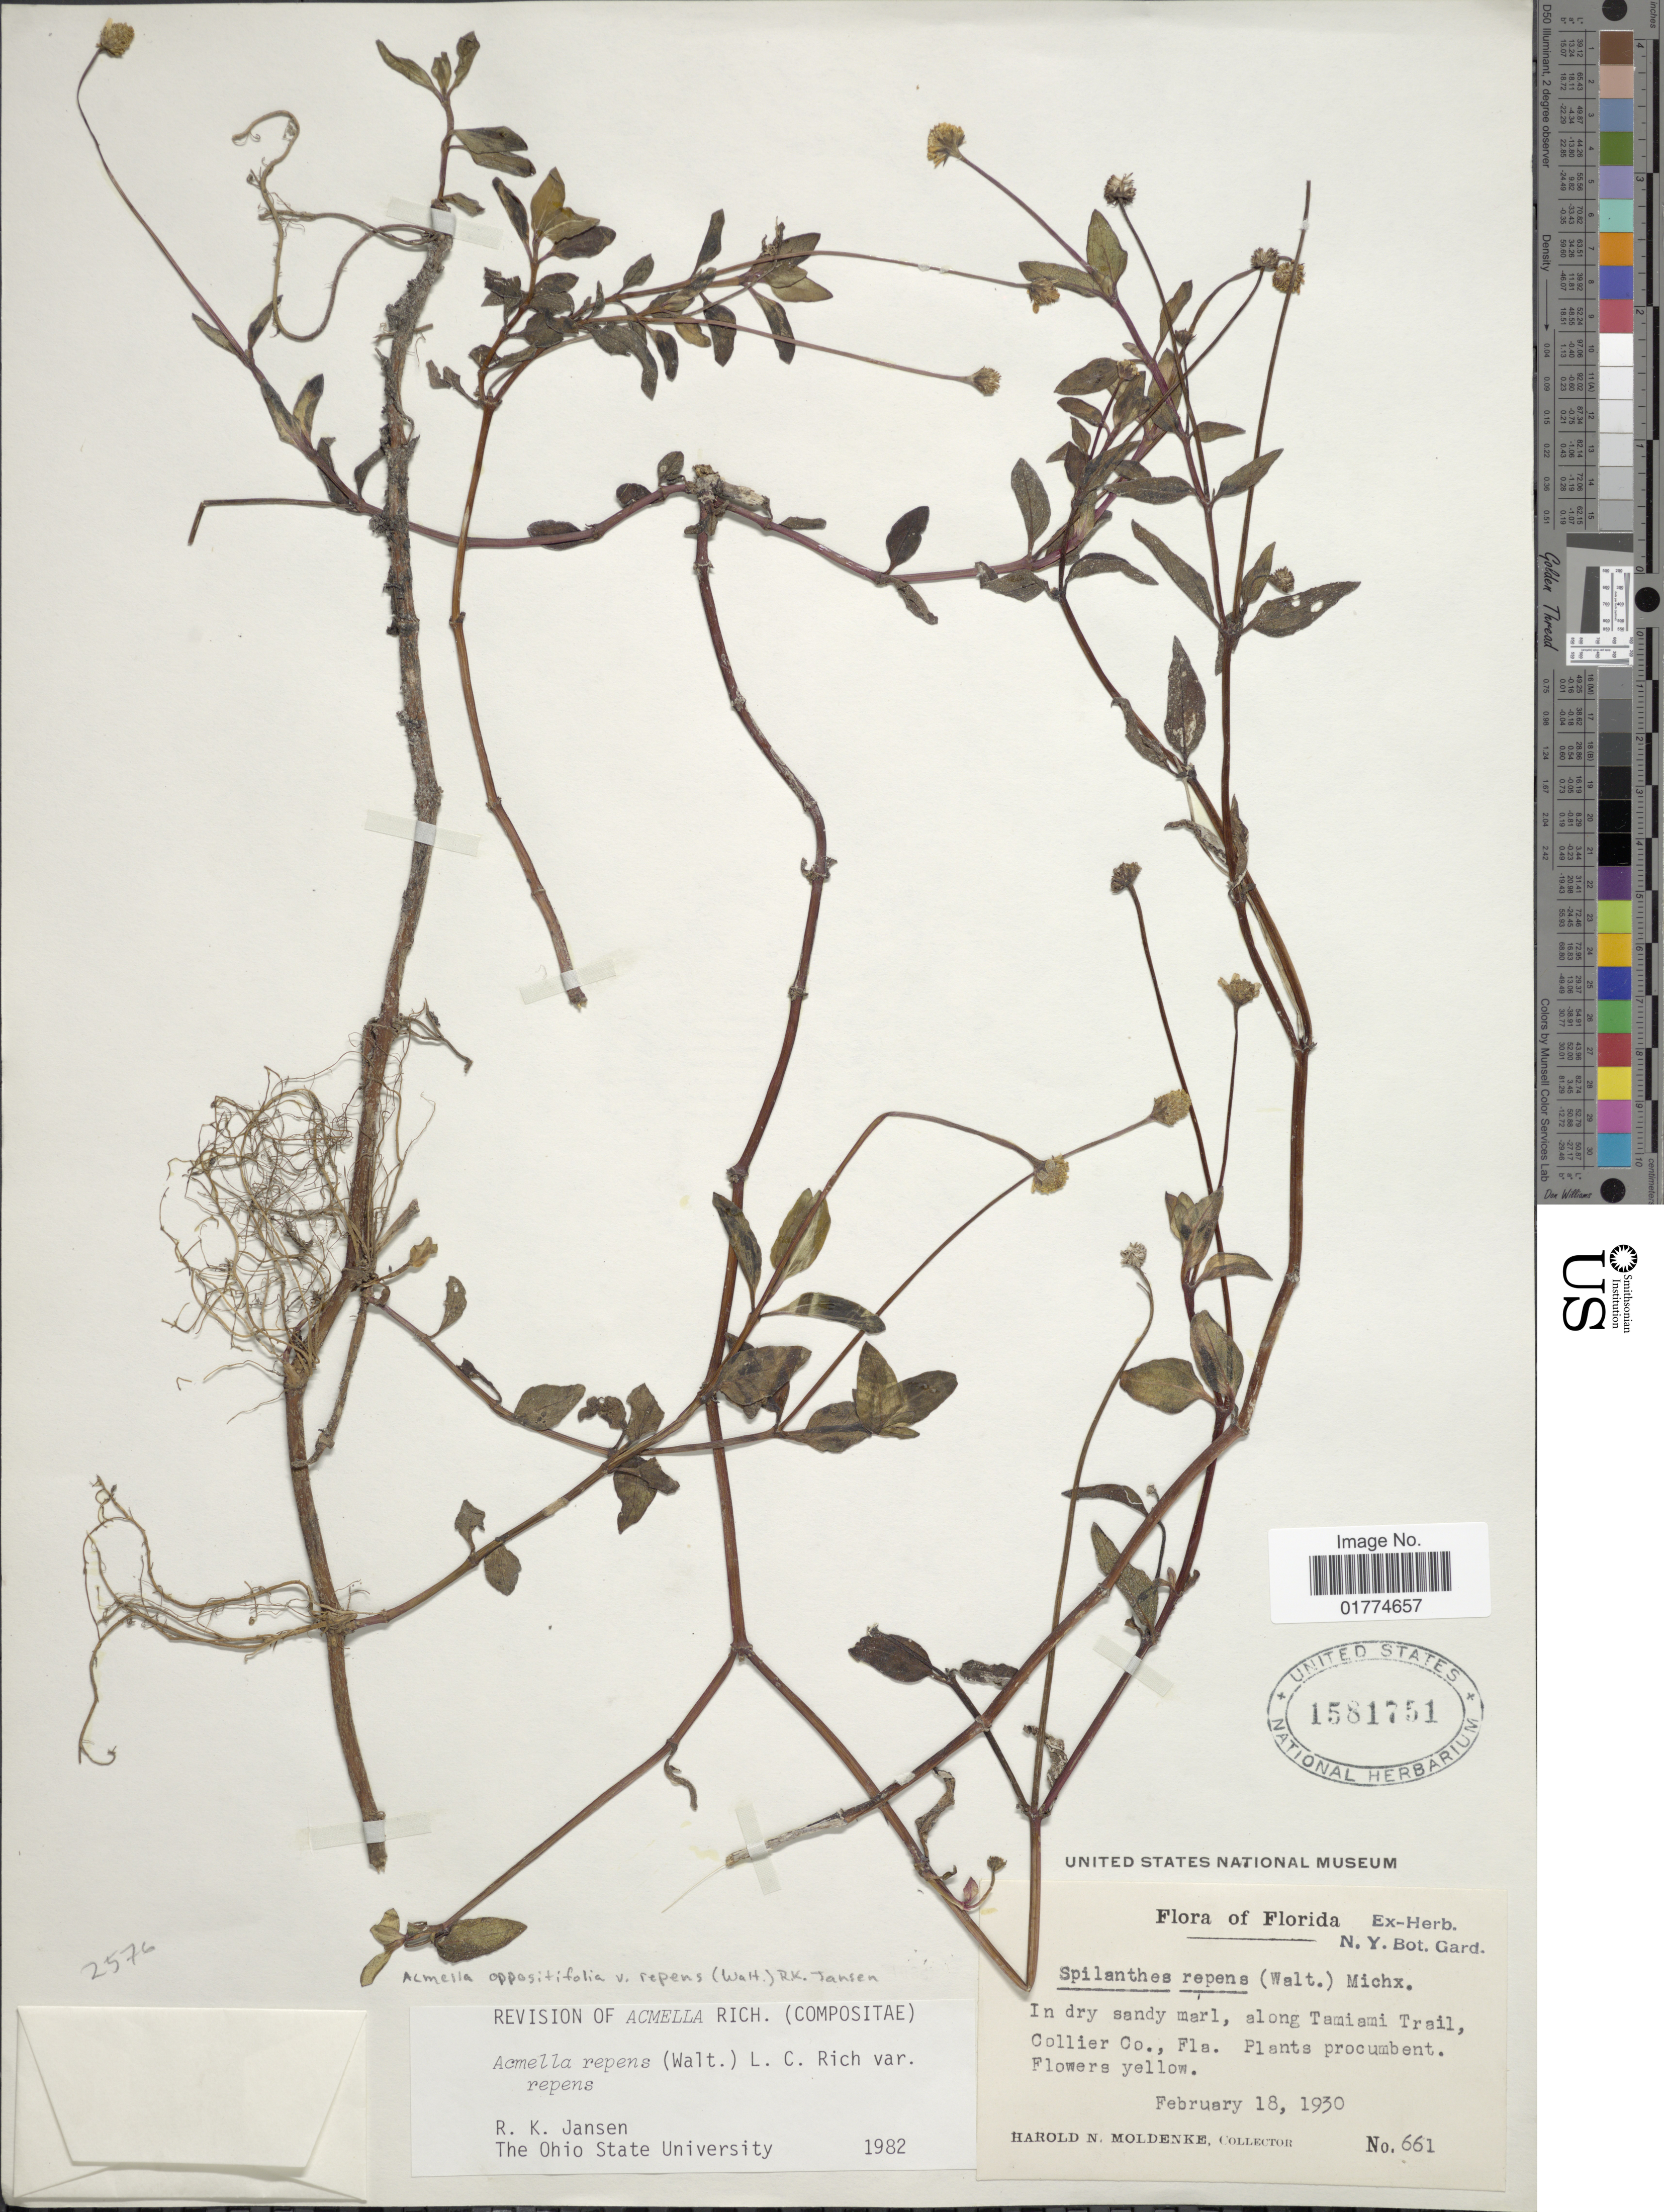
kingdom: Plantae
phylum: Tracheophyta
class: Magnoliopsida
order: Asterales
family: Asteraceae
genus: Acmella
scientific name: Acmella oppositifolia var. repens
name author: (Walter) R.K. Jansen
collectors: H. N. Moldenke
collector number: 661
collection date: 1930-02-18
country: United States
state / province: Florida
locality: Along Tamiami Trail, Collier Co.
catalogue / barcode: US 1581751